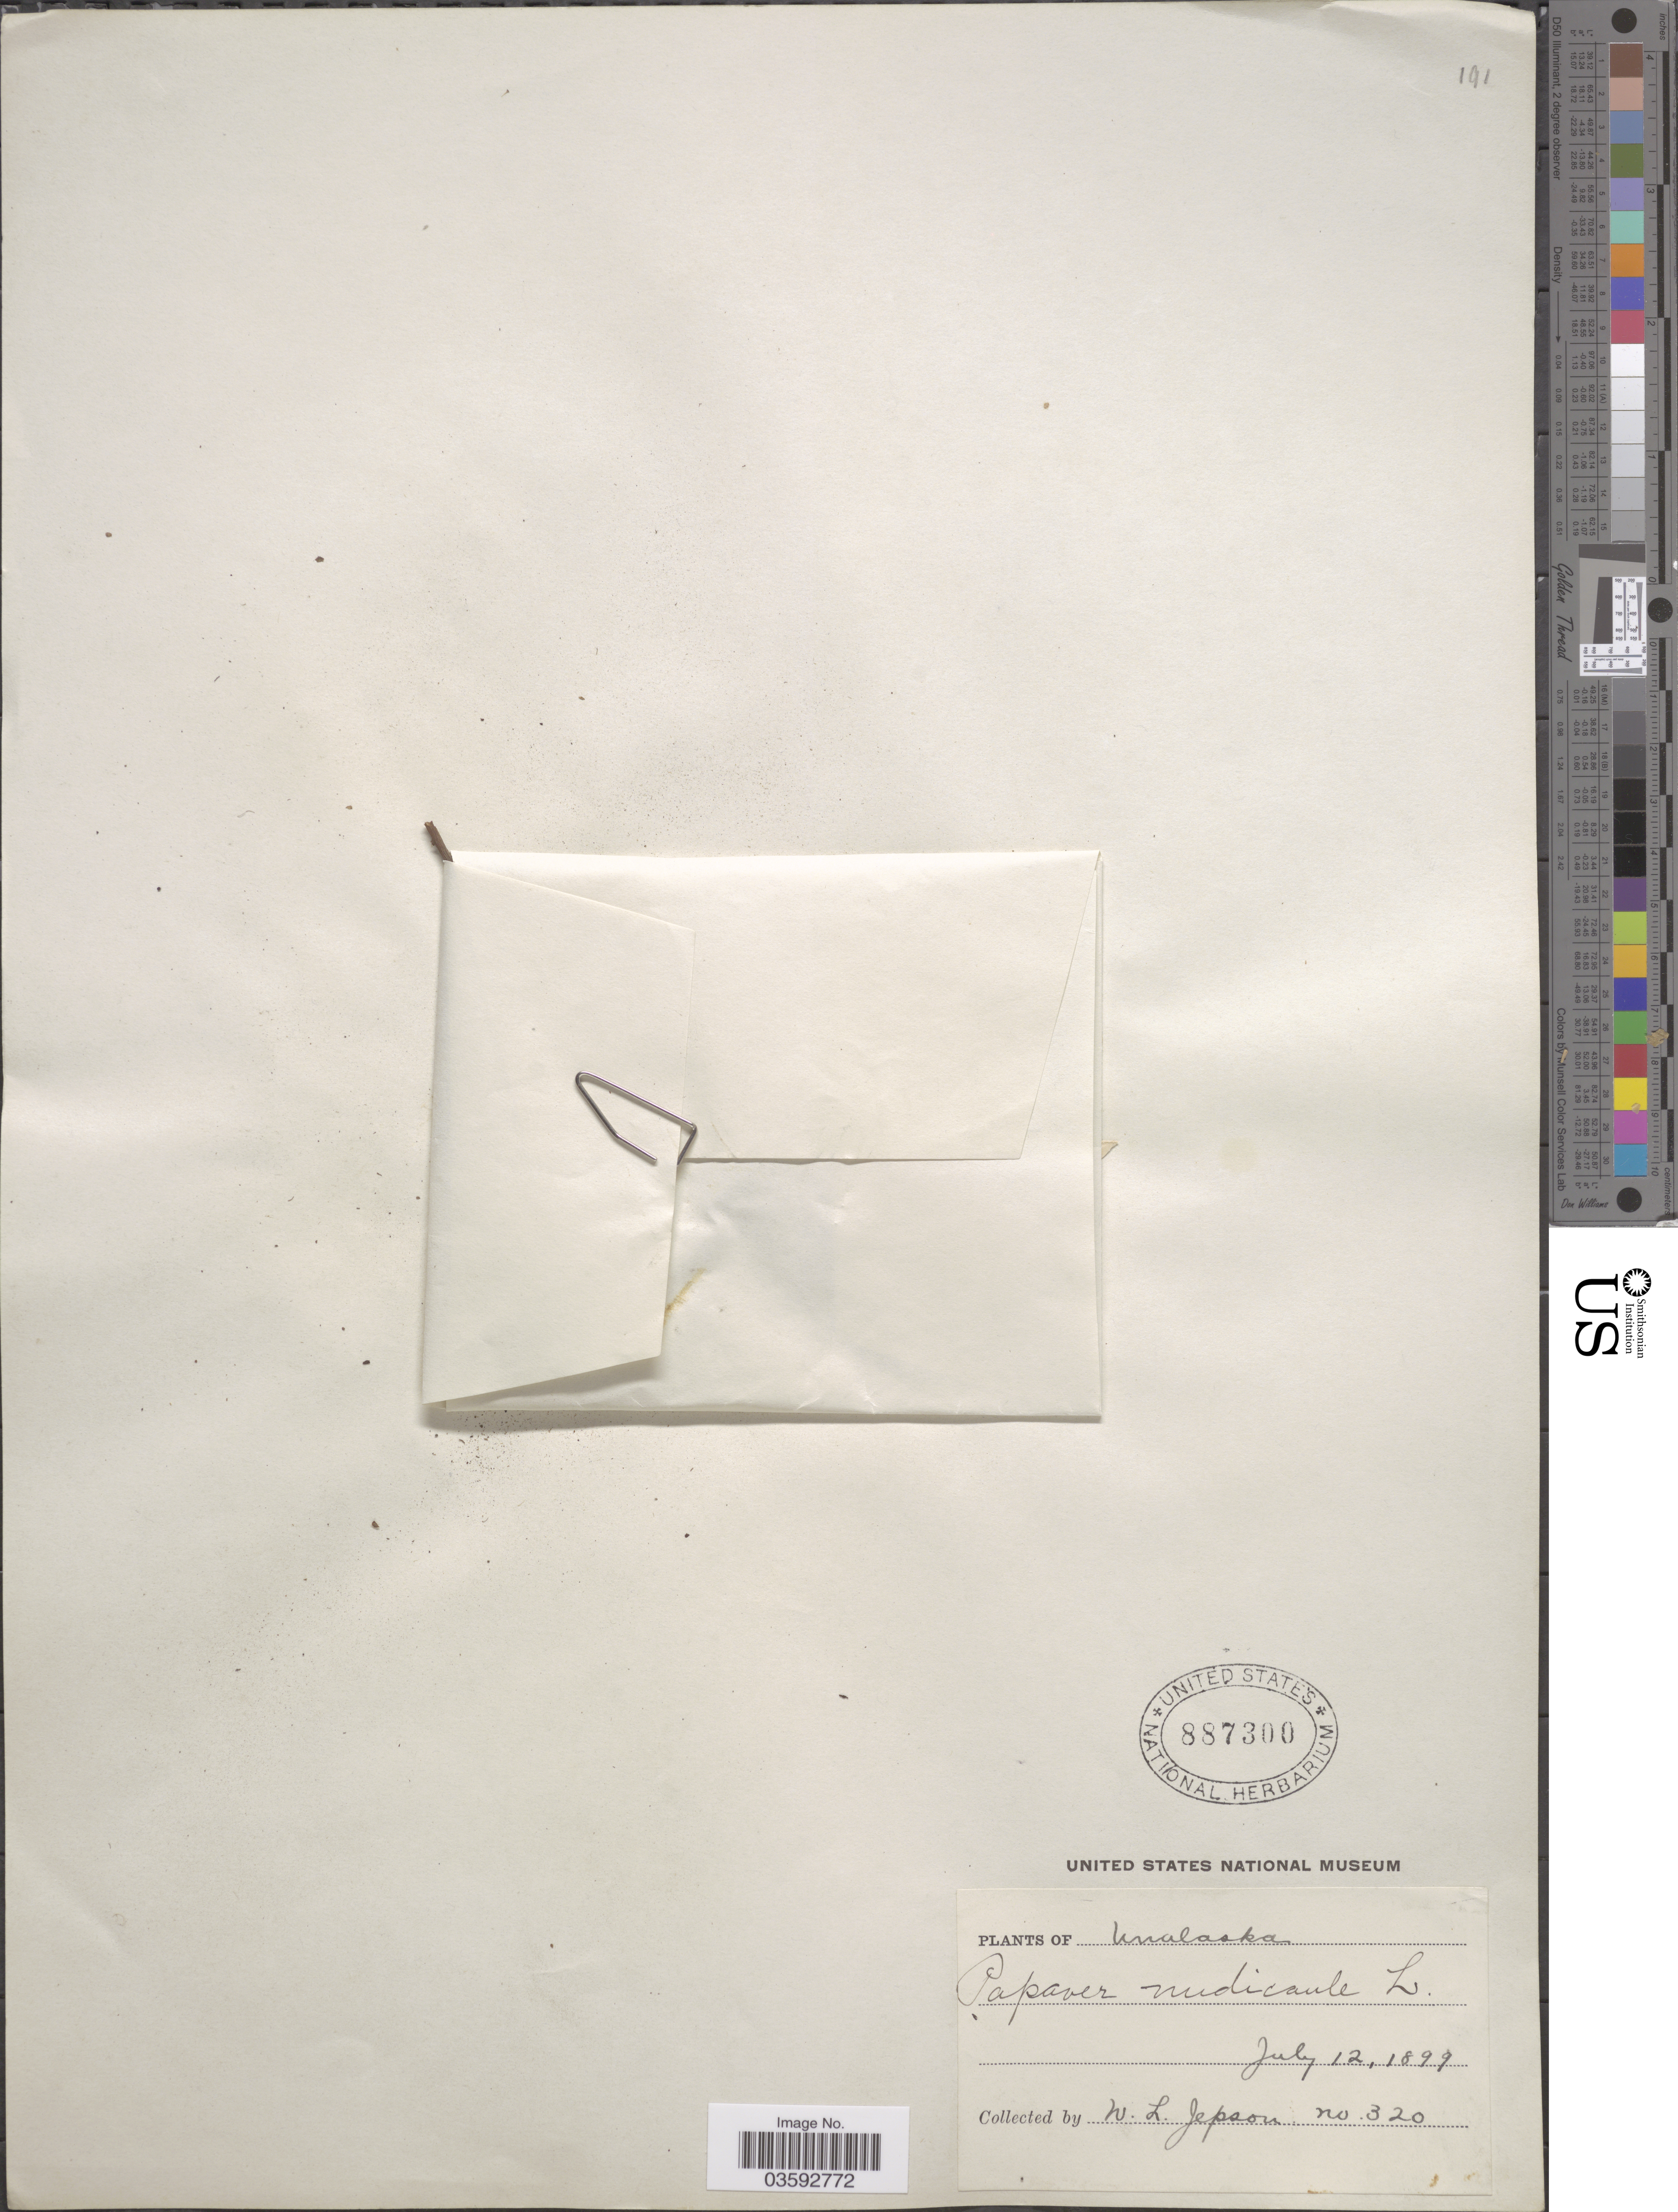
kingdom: Plantae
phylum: Tracheophyta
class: Magnoliopsida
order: Ranunculales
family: Papaveraceae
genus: Papaver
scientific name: Papaver nudicaule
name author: L.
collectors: W. L. Jepson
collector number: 320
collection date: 1899-07-12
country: United States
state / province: Alaska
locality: Unalaska.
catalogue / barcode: US 887300